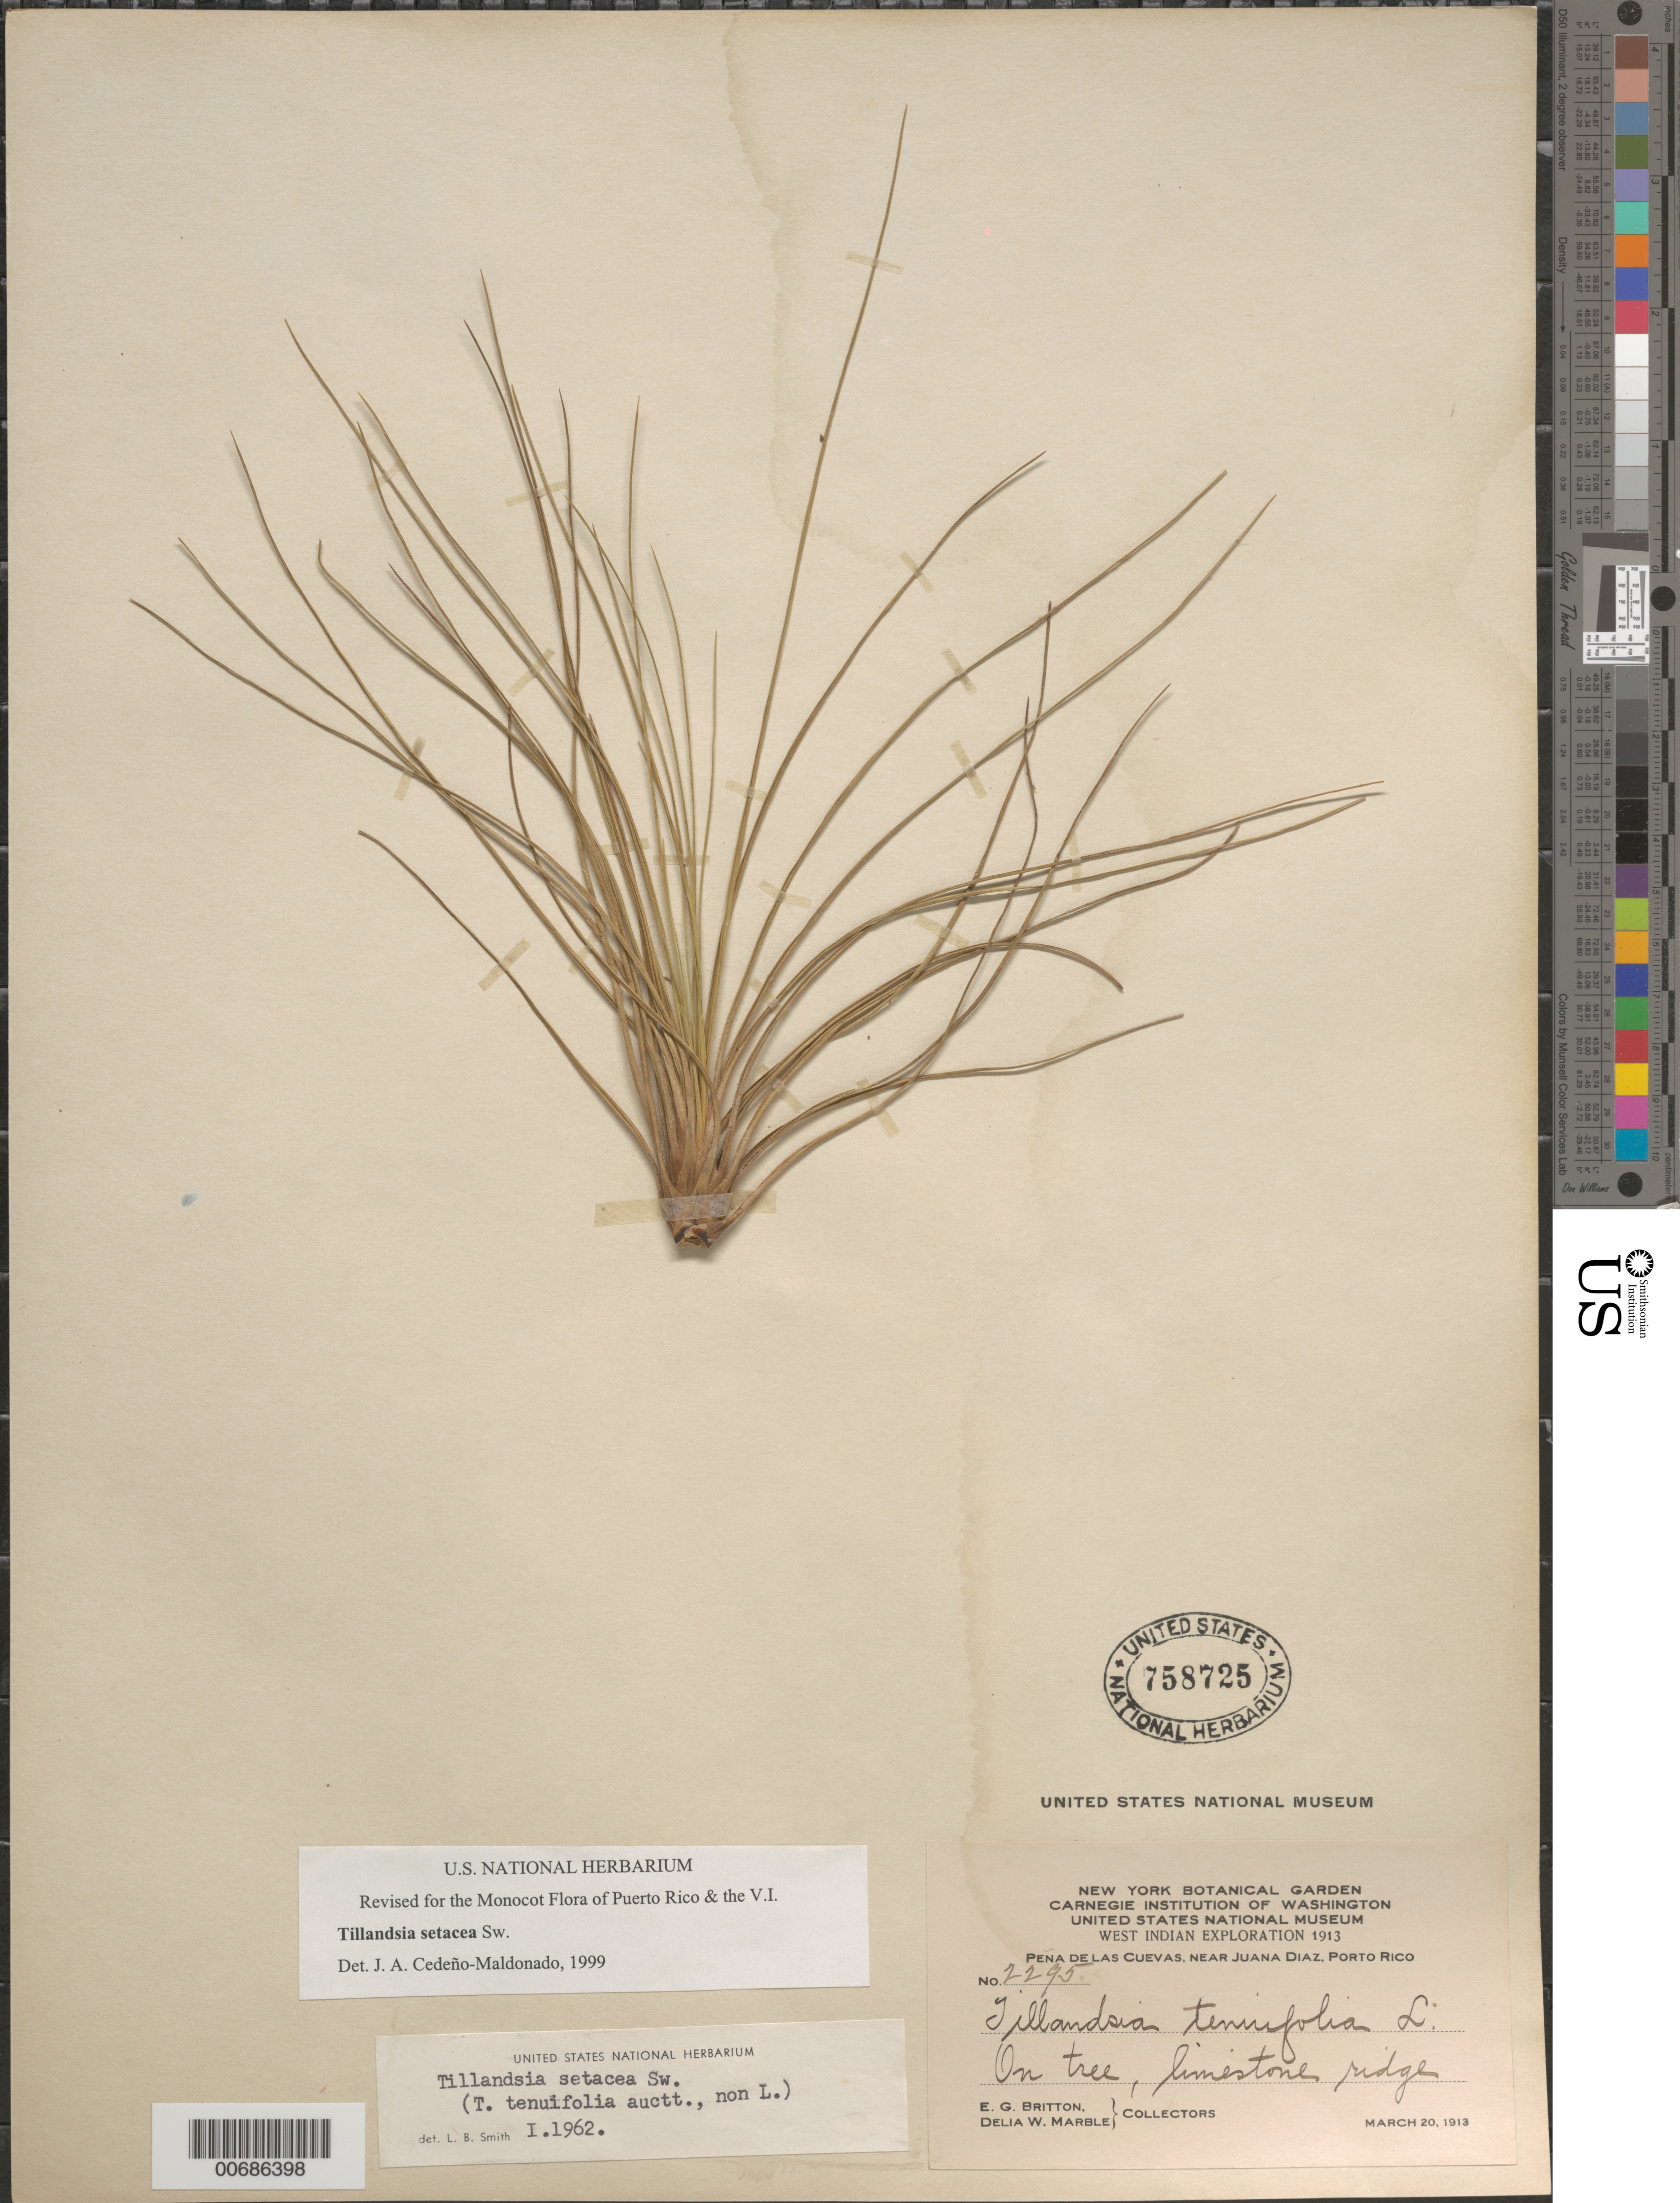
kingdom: Plantae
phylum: Tracheophyta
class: Liliopsida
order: Poales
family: Bromeliaceae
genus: Tillandsia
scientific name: Tillandsia setacea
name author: Sw.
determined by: Cedeño-Maldonado, J. A.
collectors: E. G. Britton & D. W. Marble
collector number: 2295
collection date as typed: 20 Mar 1913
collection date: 1913-03-20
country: Puerto Rico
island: Greater Antilles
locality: Pena de las Cuevas, Juana Diaz, near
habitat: on tree, limestone ridge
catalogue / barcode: US 758725